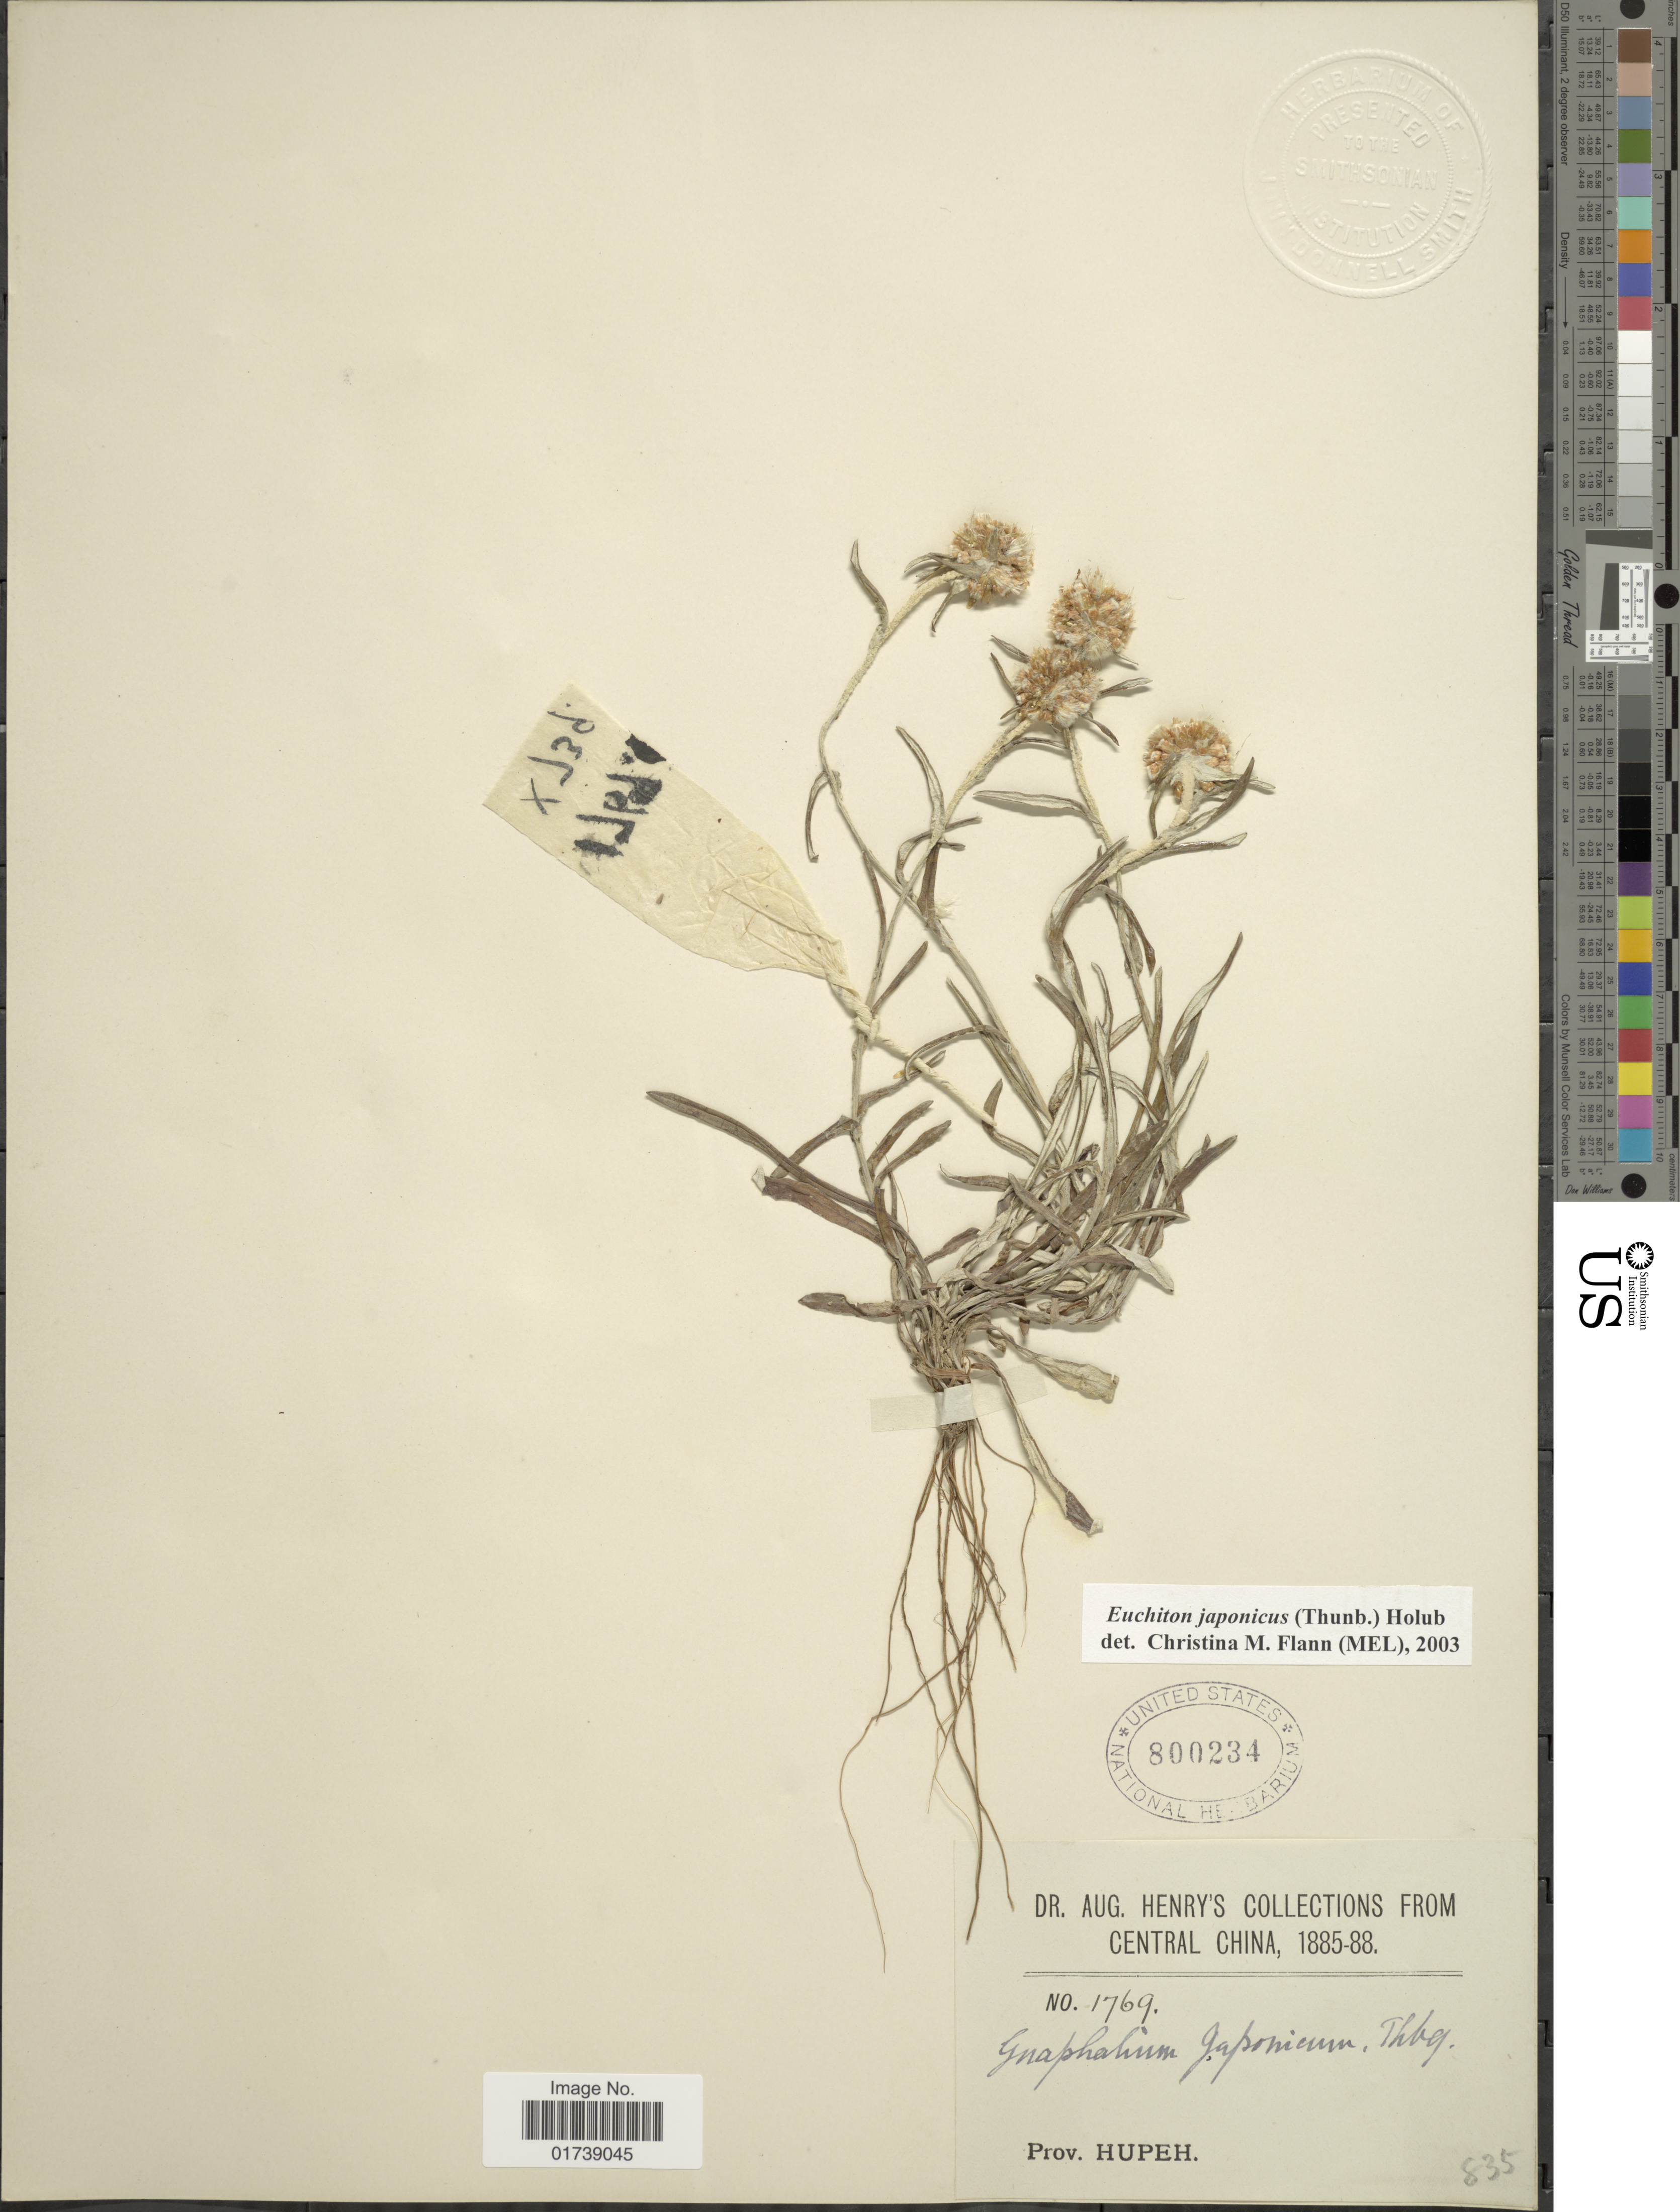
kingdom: Plantae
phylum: Tracheophyta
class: Magnoliopsida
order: Asterales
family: Asteraceae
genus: Euchiton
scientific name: Euchiton japonicus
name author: (Thunb.) Anderb.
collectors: A. Henry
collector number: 1769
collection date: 1885/1888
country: China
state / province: Hubei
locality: Central China. Hupeh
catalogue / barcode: US 800234